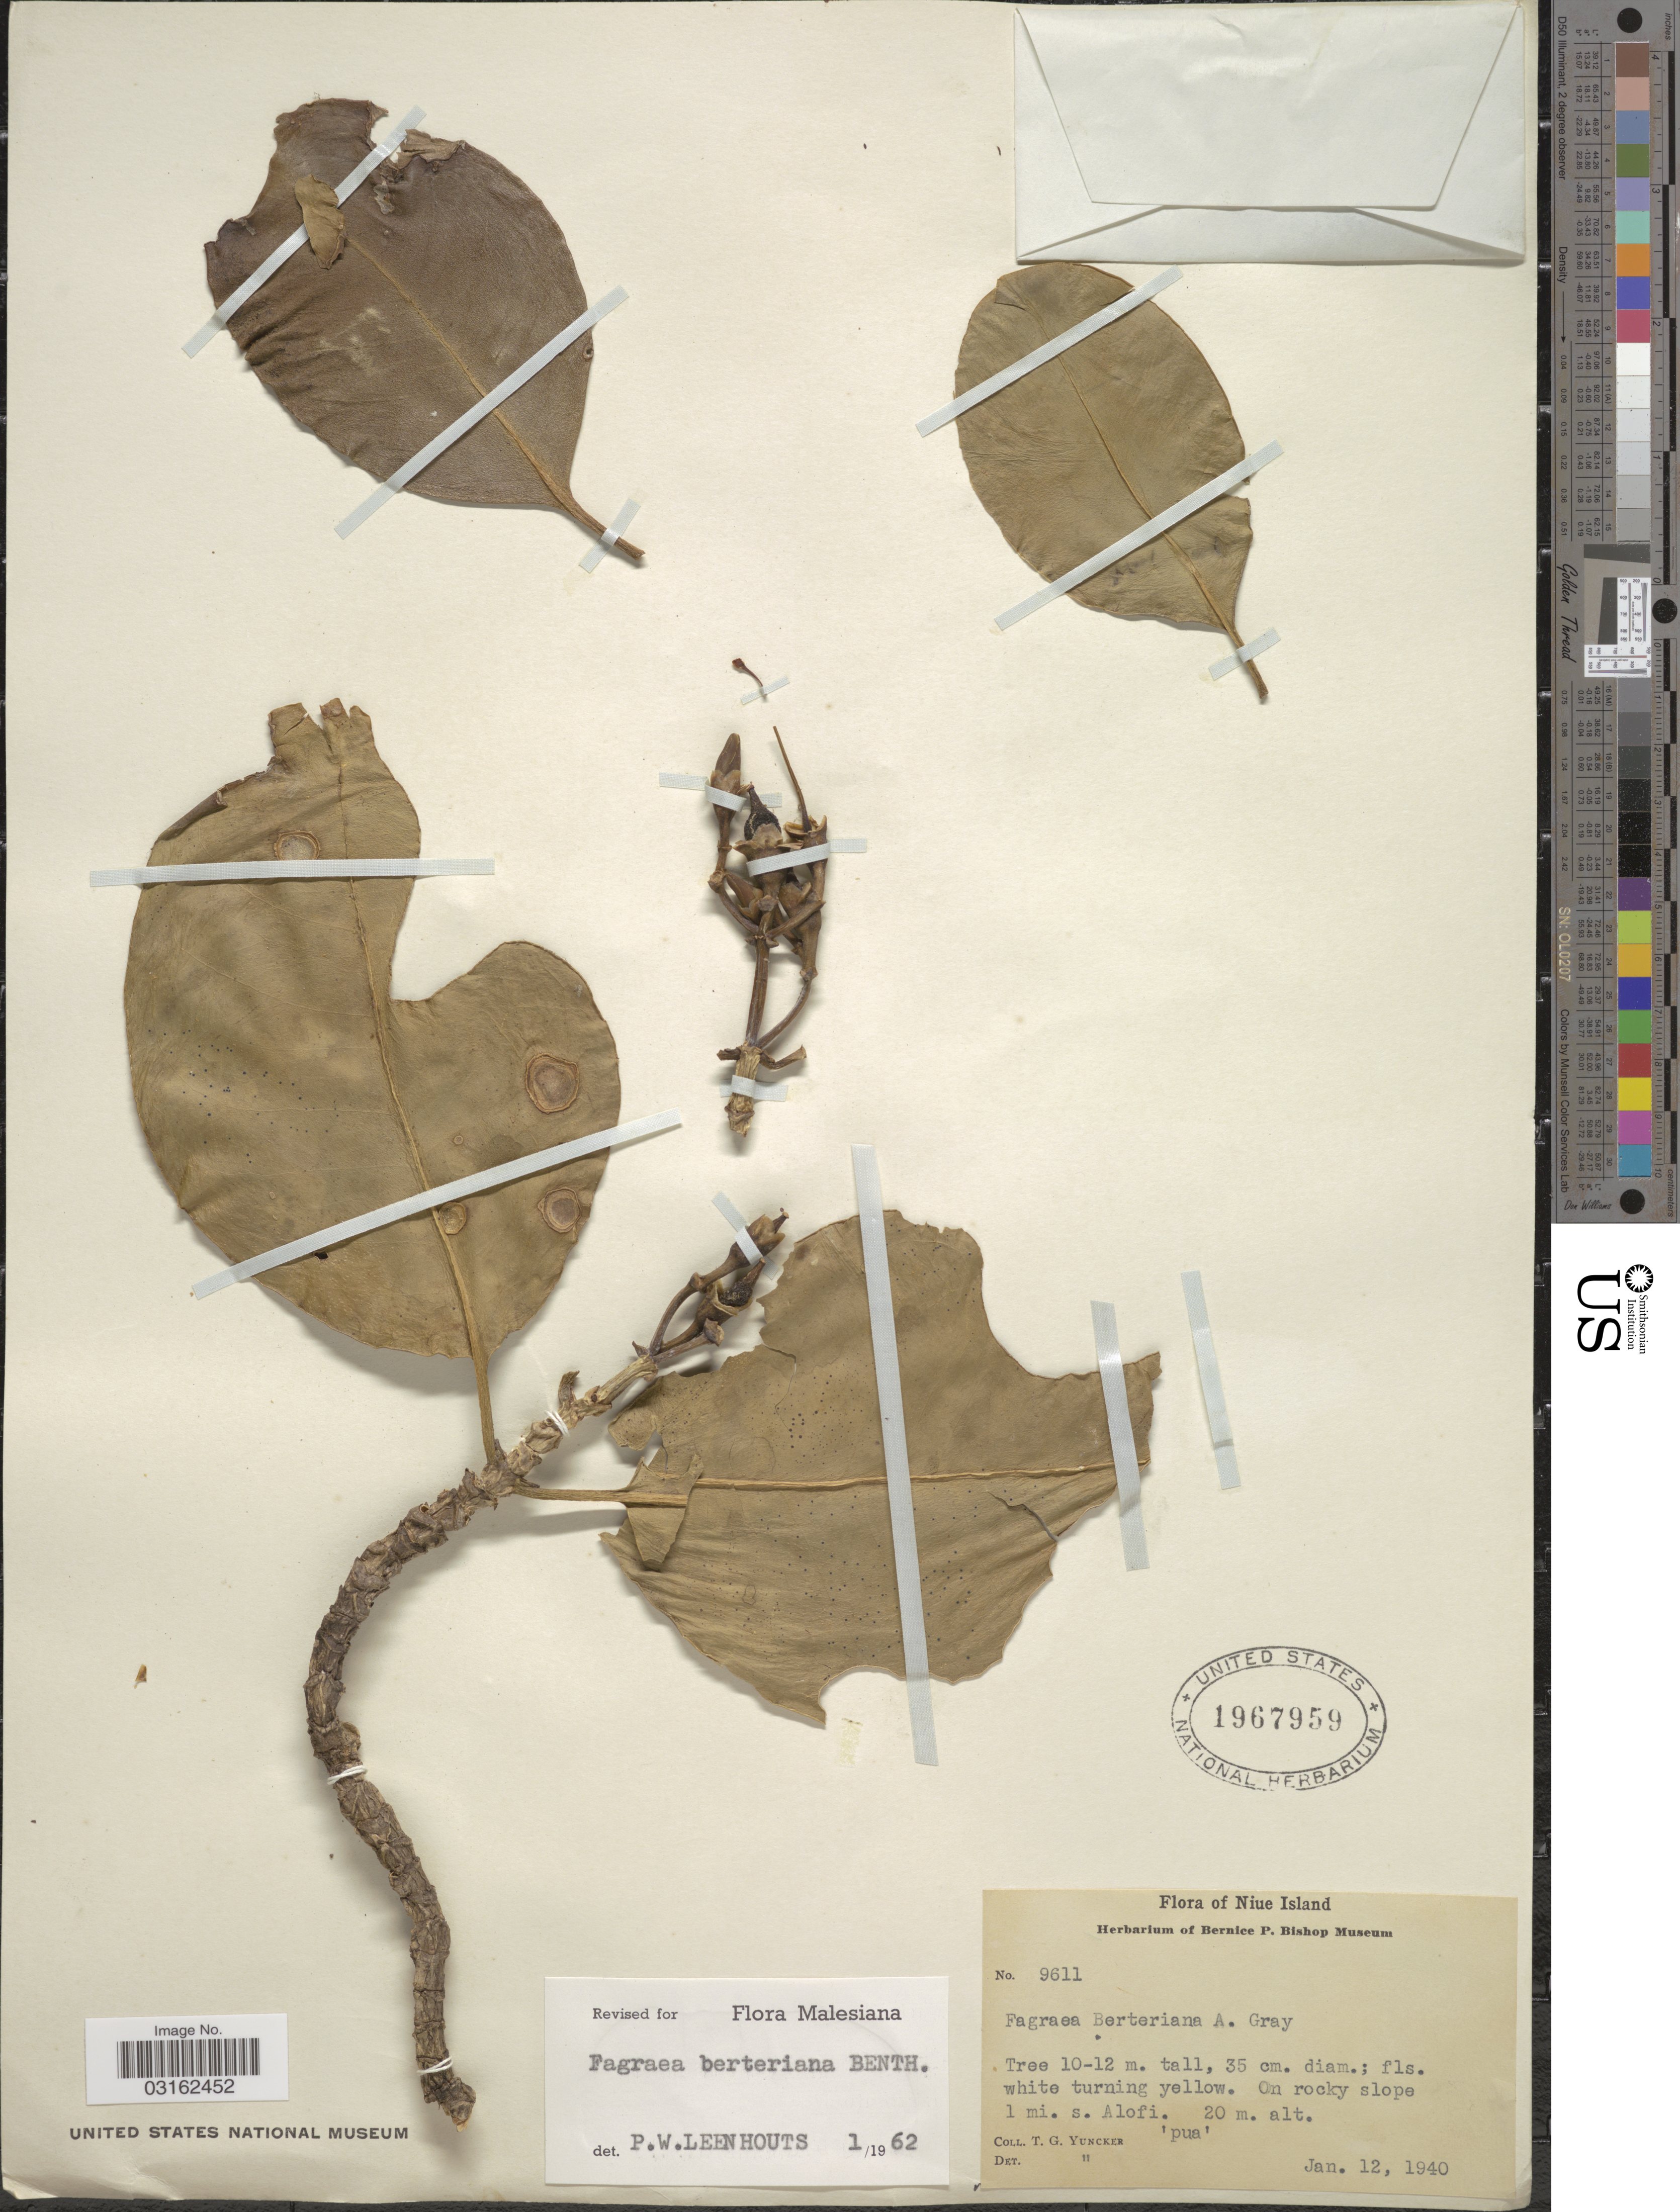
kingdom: Plantae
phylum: Tracheophyta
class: Magnoliopsida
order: Gentianales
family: Gentianaceae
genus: Fagraea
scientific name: Fagraea berteroana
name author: A. Gray ex Benth.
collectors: T. G. Yuncker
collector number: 9611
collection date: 1940-01-12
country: Niue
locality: Open rocky slope 1 mi. s. Alofi.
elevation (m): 20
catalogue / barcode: US 1967959